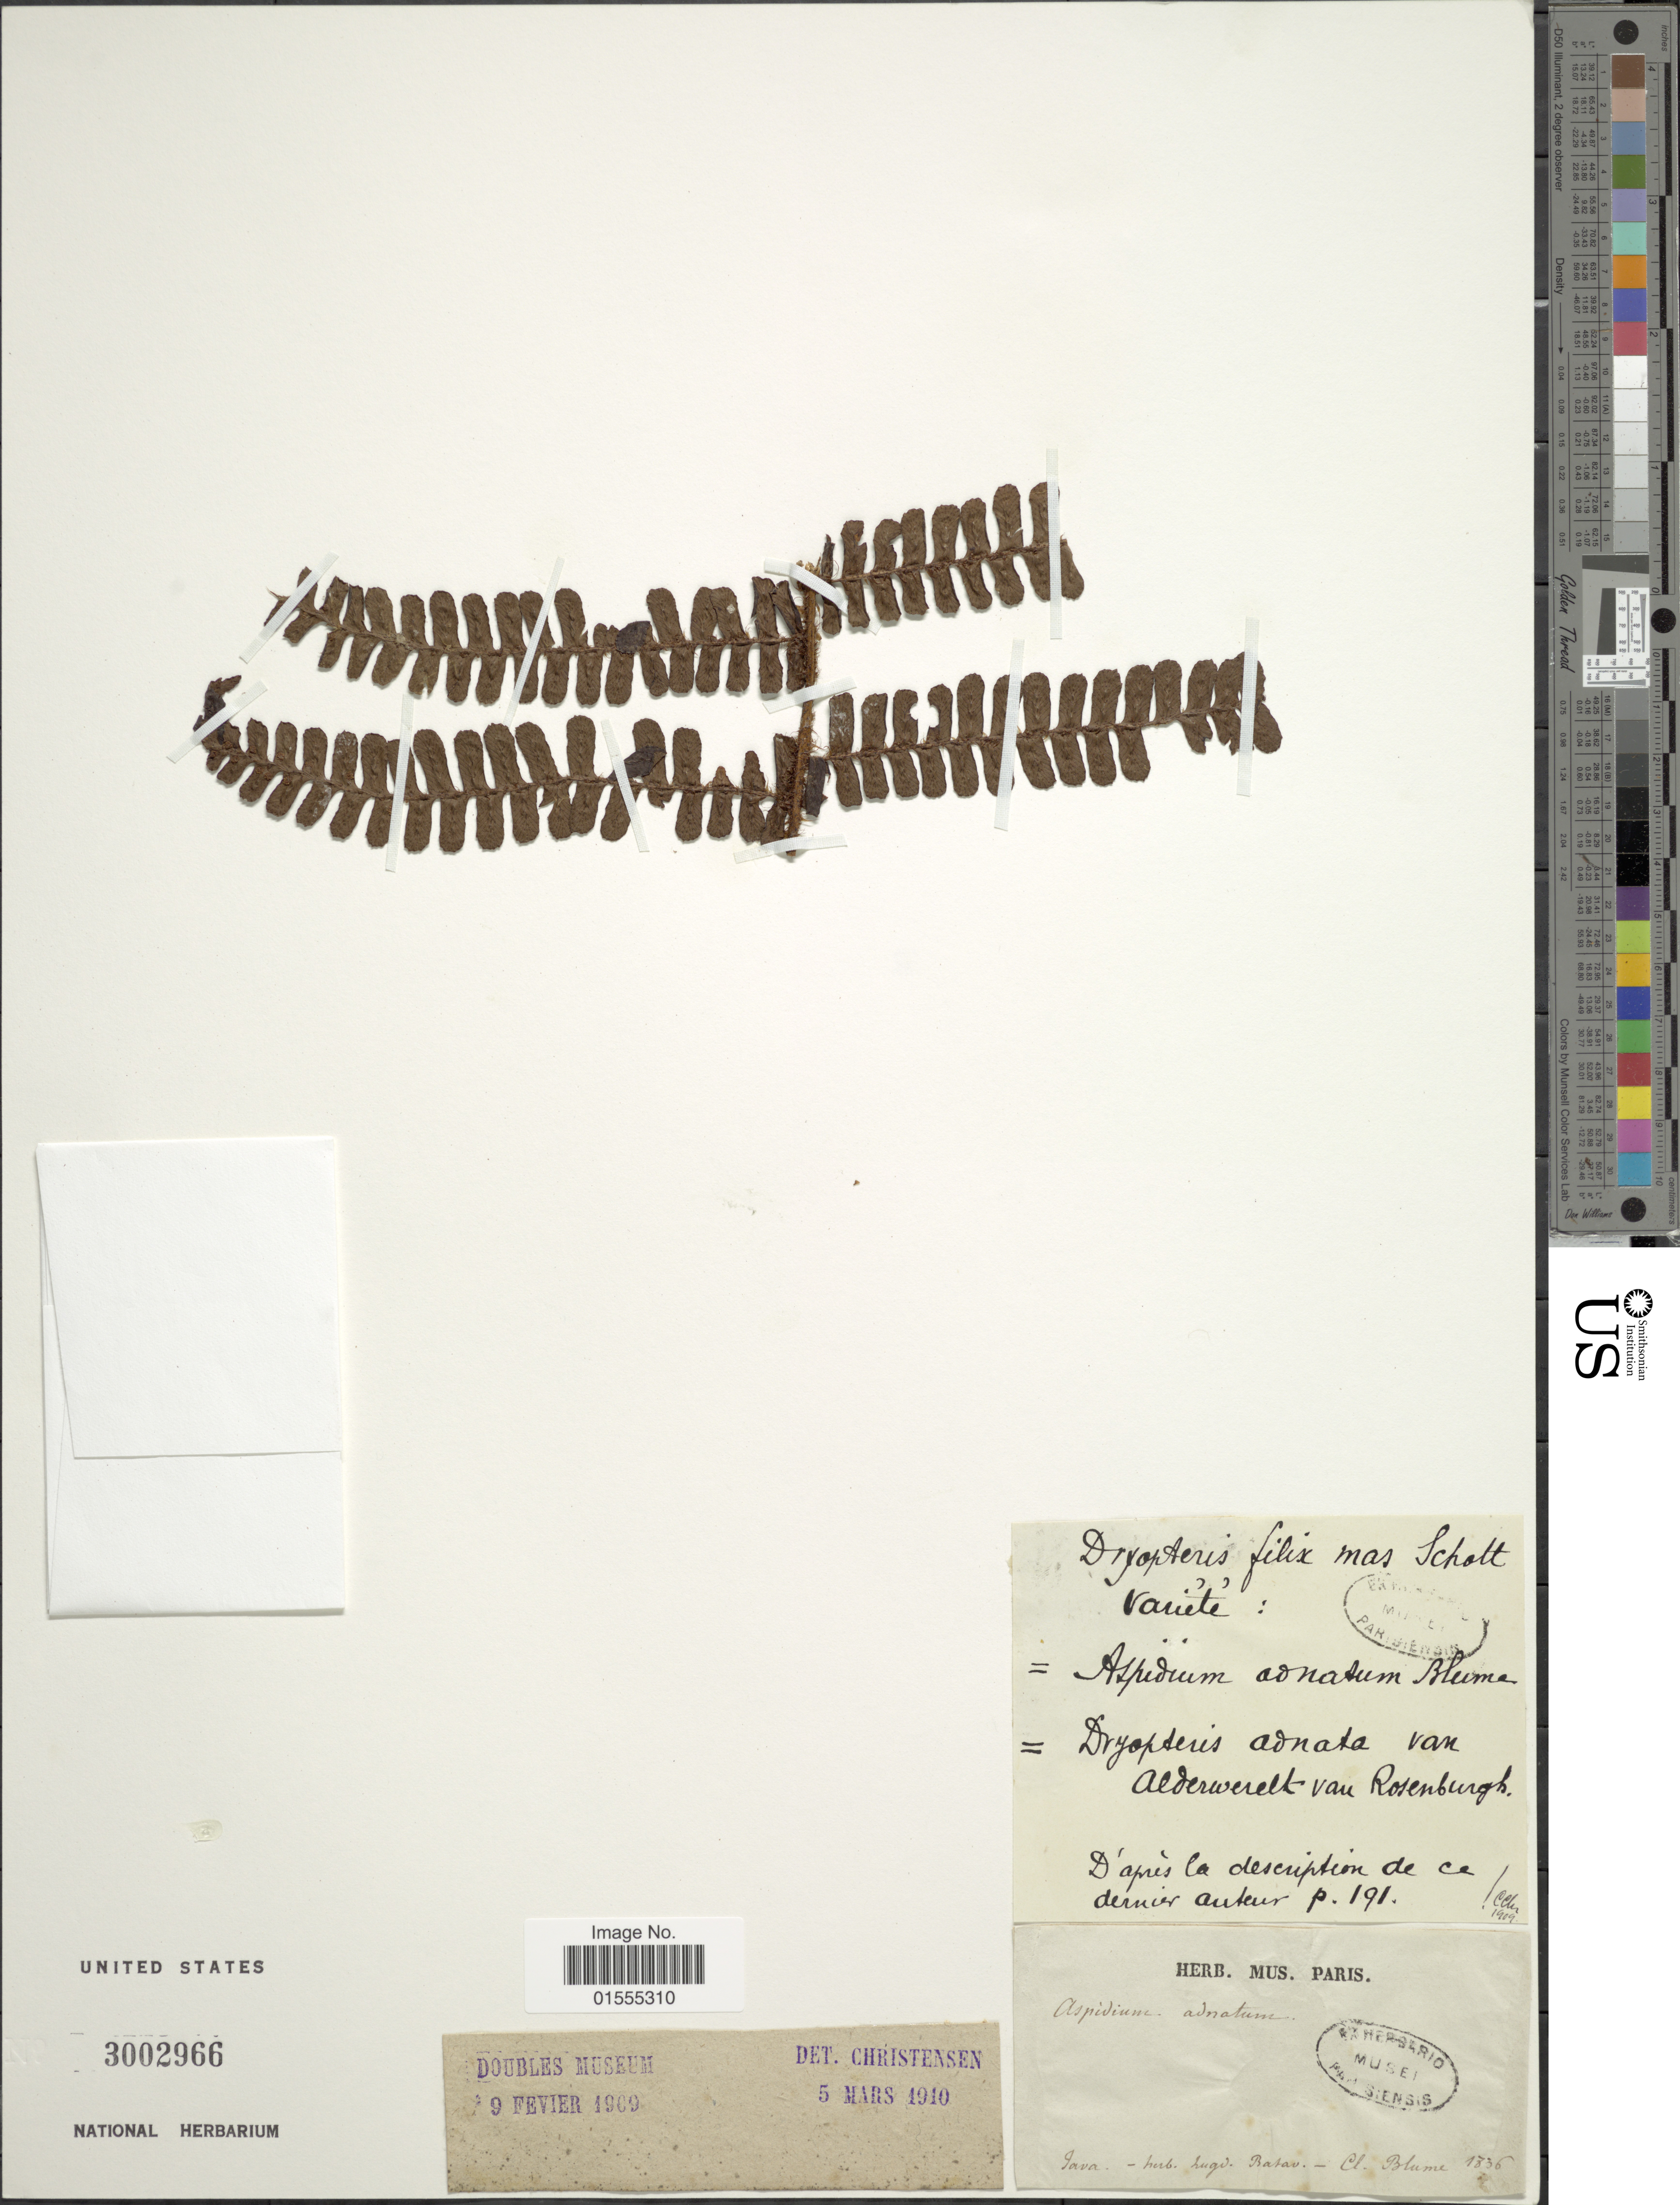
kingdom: Plantae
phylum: Tracheophyta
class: Polypodiopsida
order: Polypodiales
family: Dryopteridaceae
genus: Dryopteris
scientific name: Dryopteris adnata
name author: (Blume) Alderw.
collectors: C. L. von Blume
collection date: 1836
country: Indonesia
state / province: Java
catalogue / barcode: US 3002966